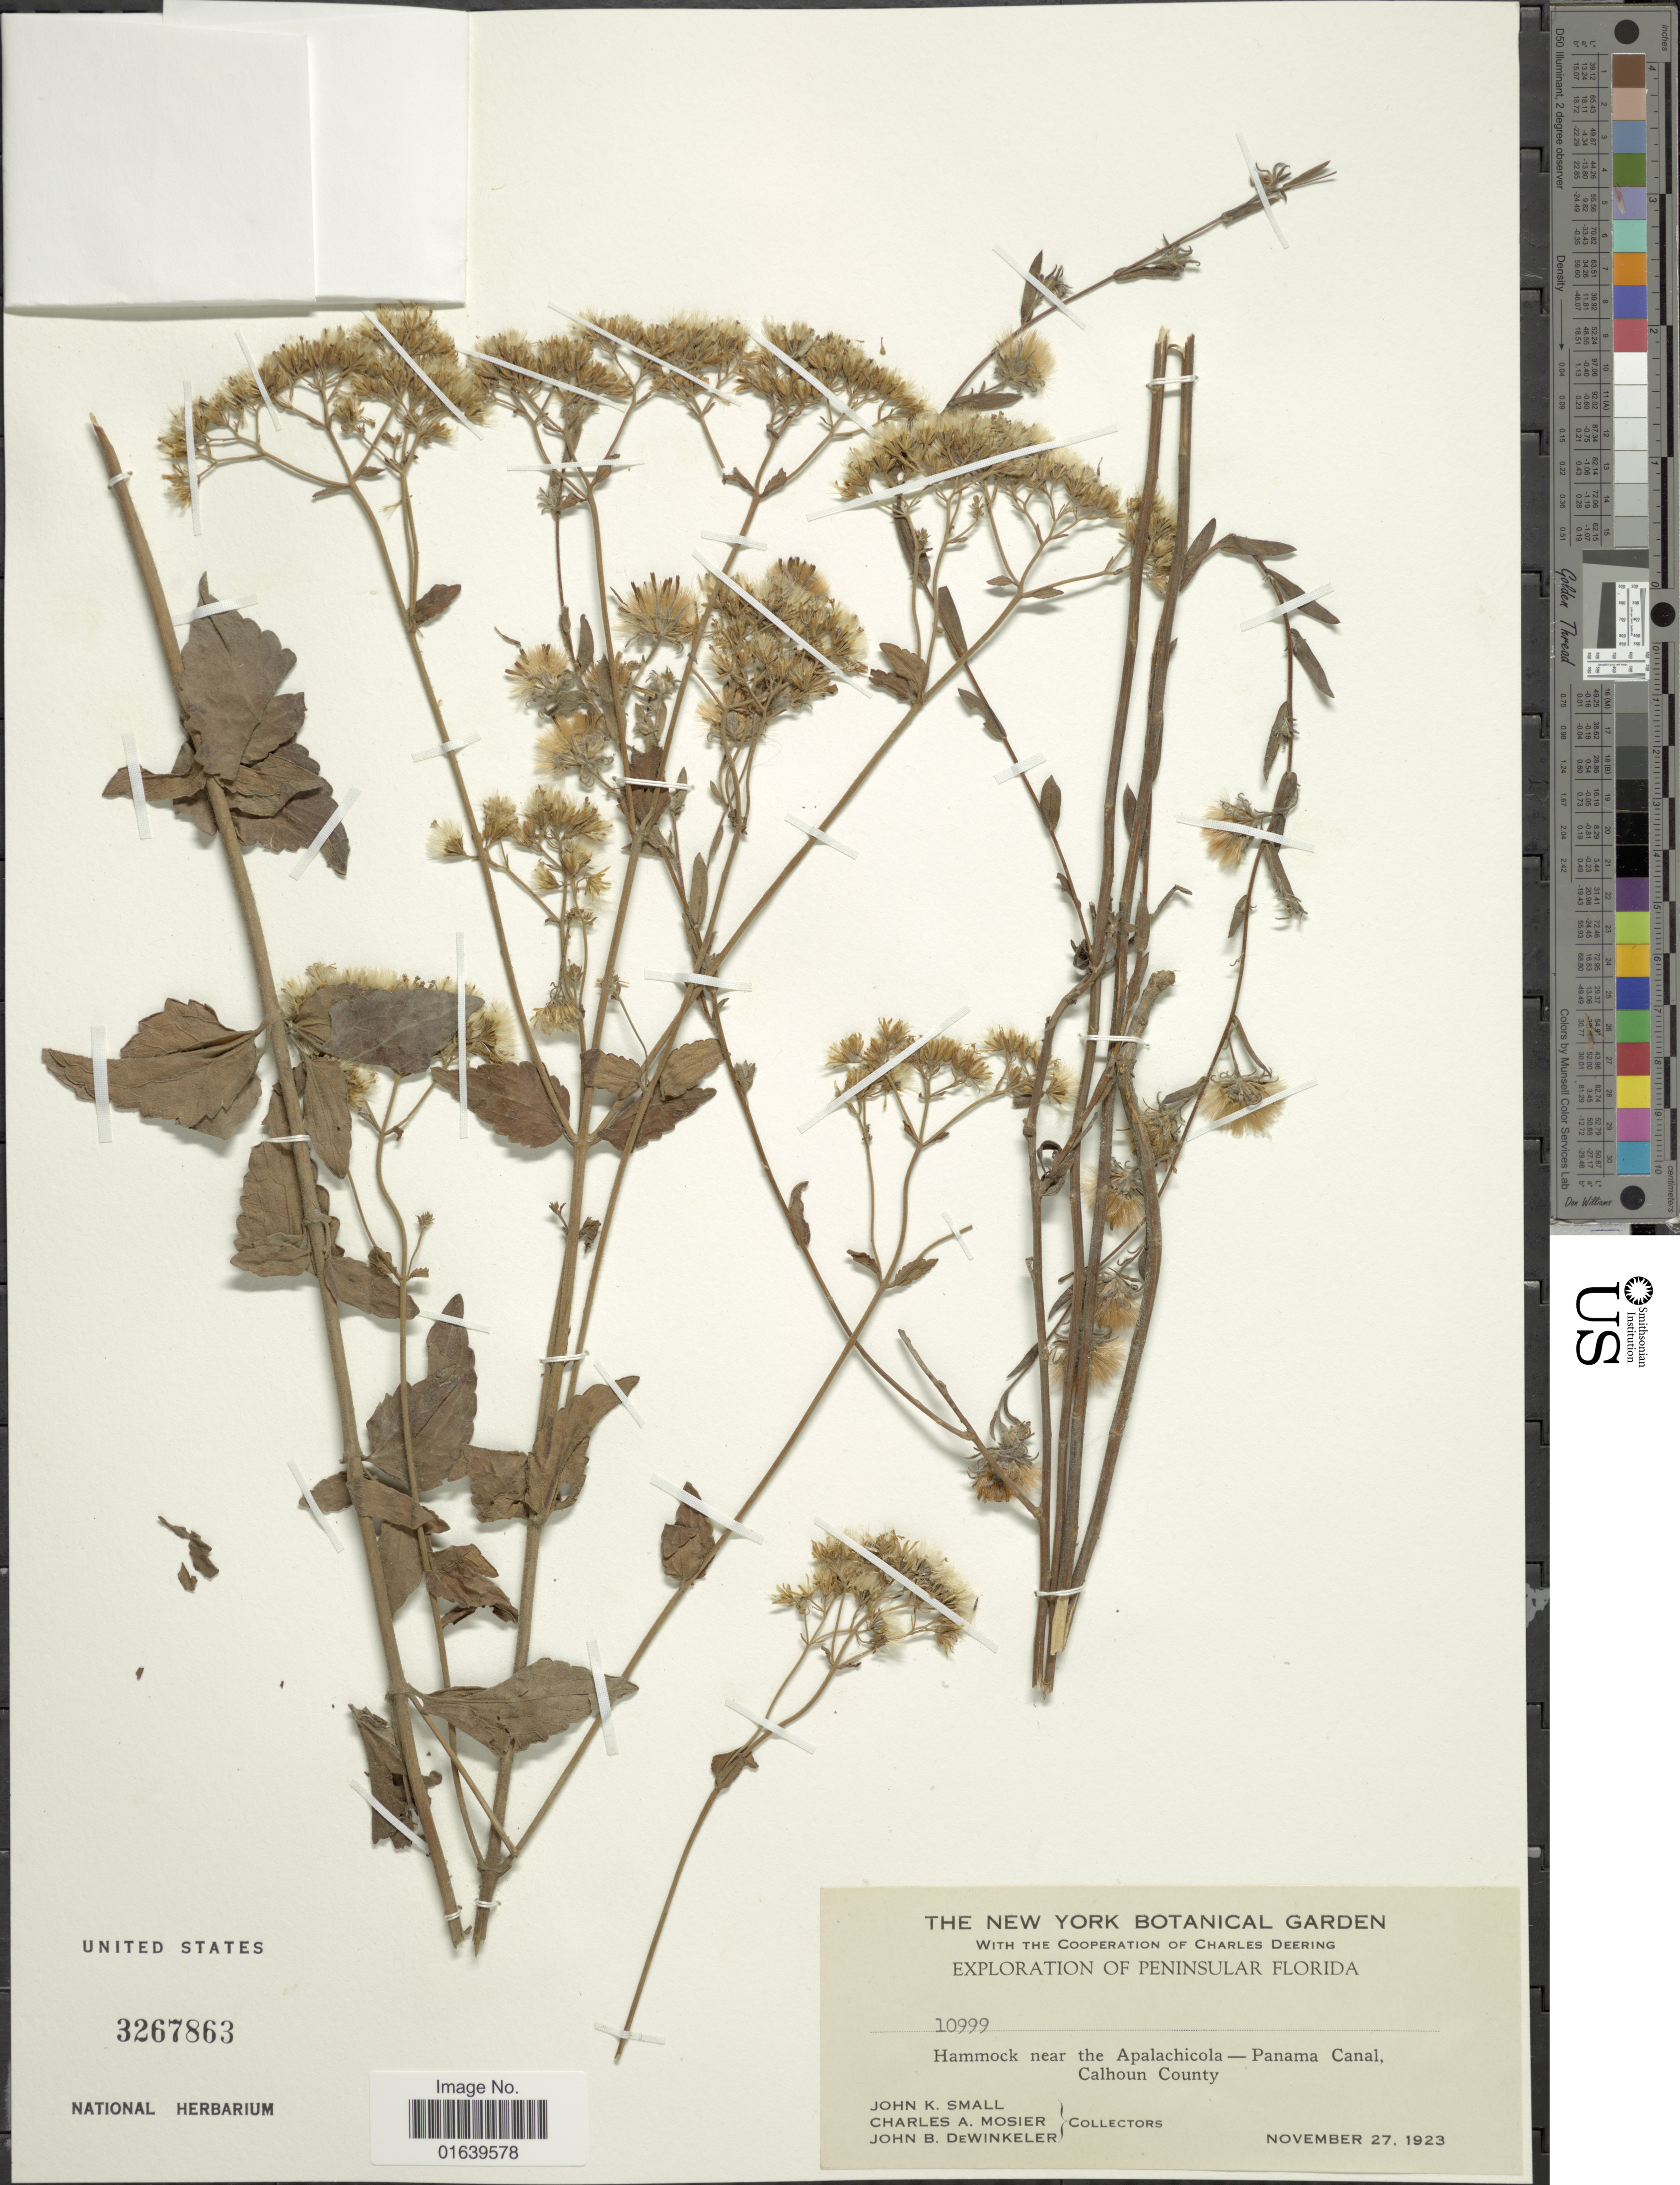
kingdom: Plantae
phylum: Tracheophyta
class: Magnoliopsida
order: Asterales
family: Asteraceae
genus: Eupatorium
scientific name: Eupatorium mikanioides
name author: Chapman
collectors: J. K. Small, C. A. Mosier & J. B. Dewinkeler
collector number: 10999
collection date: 1923-11-27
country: United States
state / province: Florida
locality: Peninsular Florida, Hammock near the Apalachicola - Panama Canal, Calhoun County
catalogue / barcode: US 3267863